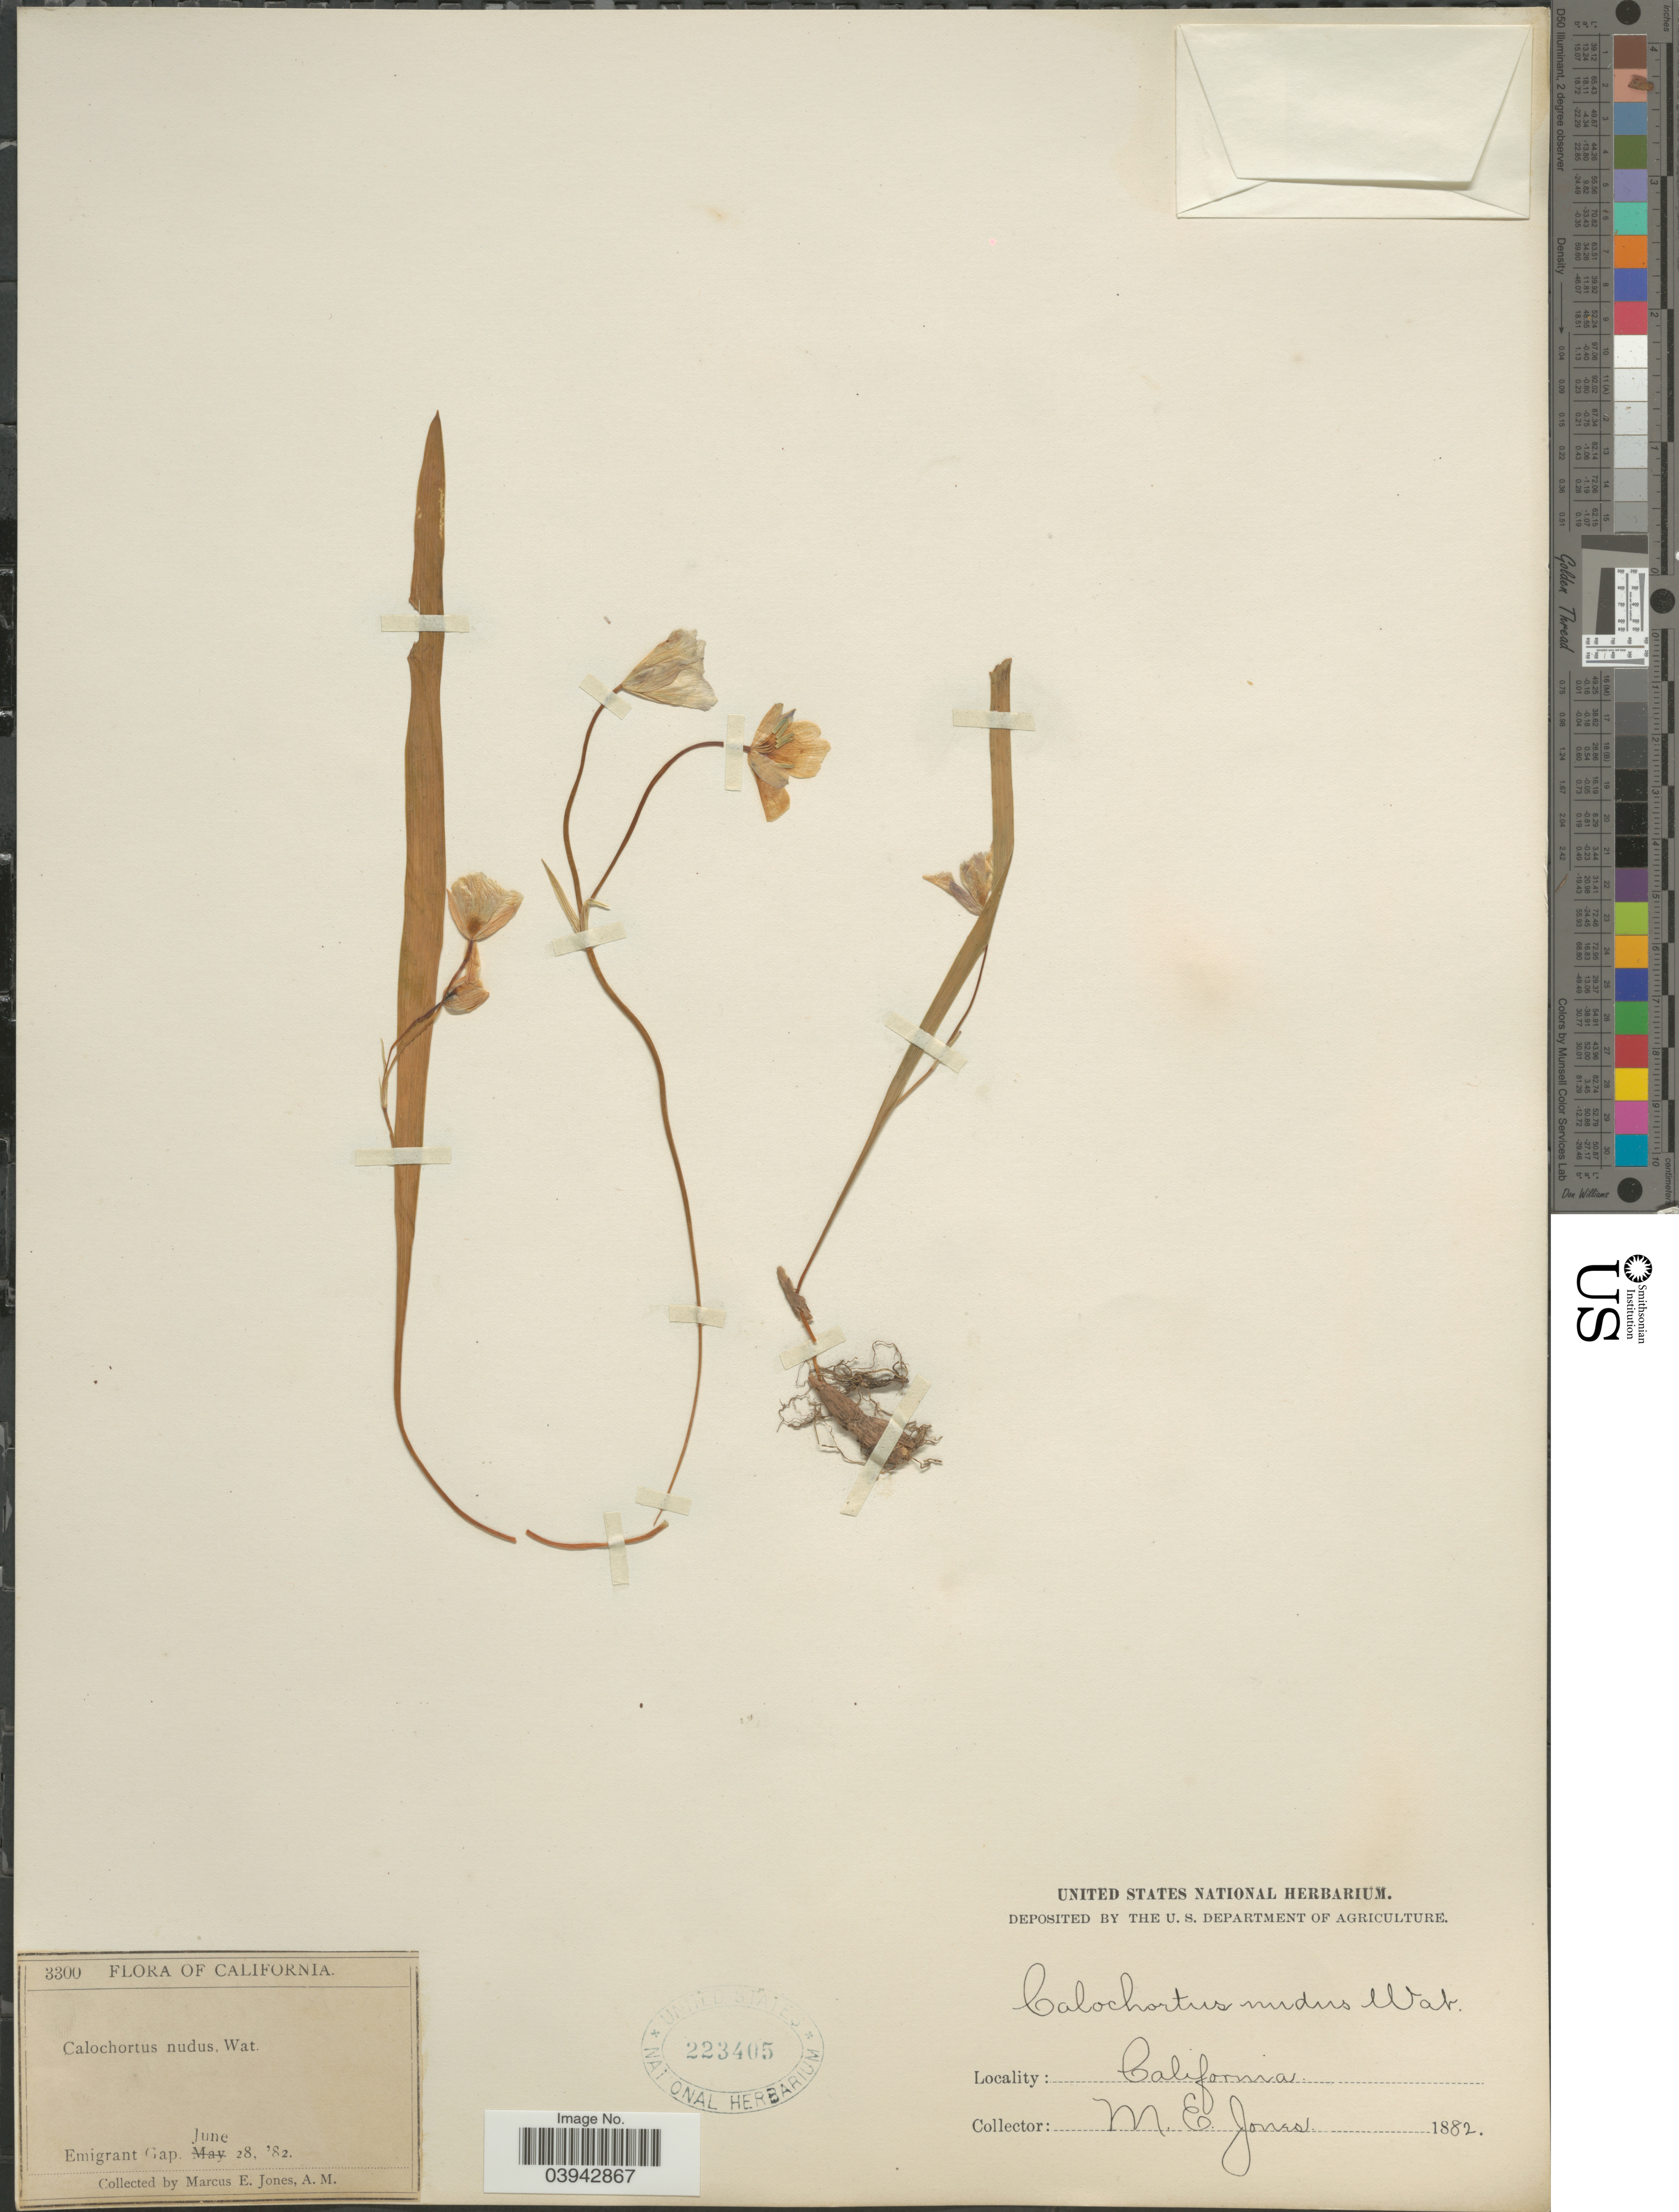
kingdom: Plantae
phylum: Tracheophyta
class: Liliopsida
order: Liliales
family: Liliaceae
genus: Calochortus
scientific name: Calochortus nudus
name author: S. Watson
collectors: M. E. Jones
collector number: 3300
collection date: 1882-06-28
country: United States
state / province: California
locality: Emigrant Gap.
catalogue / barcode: US 223405